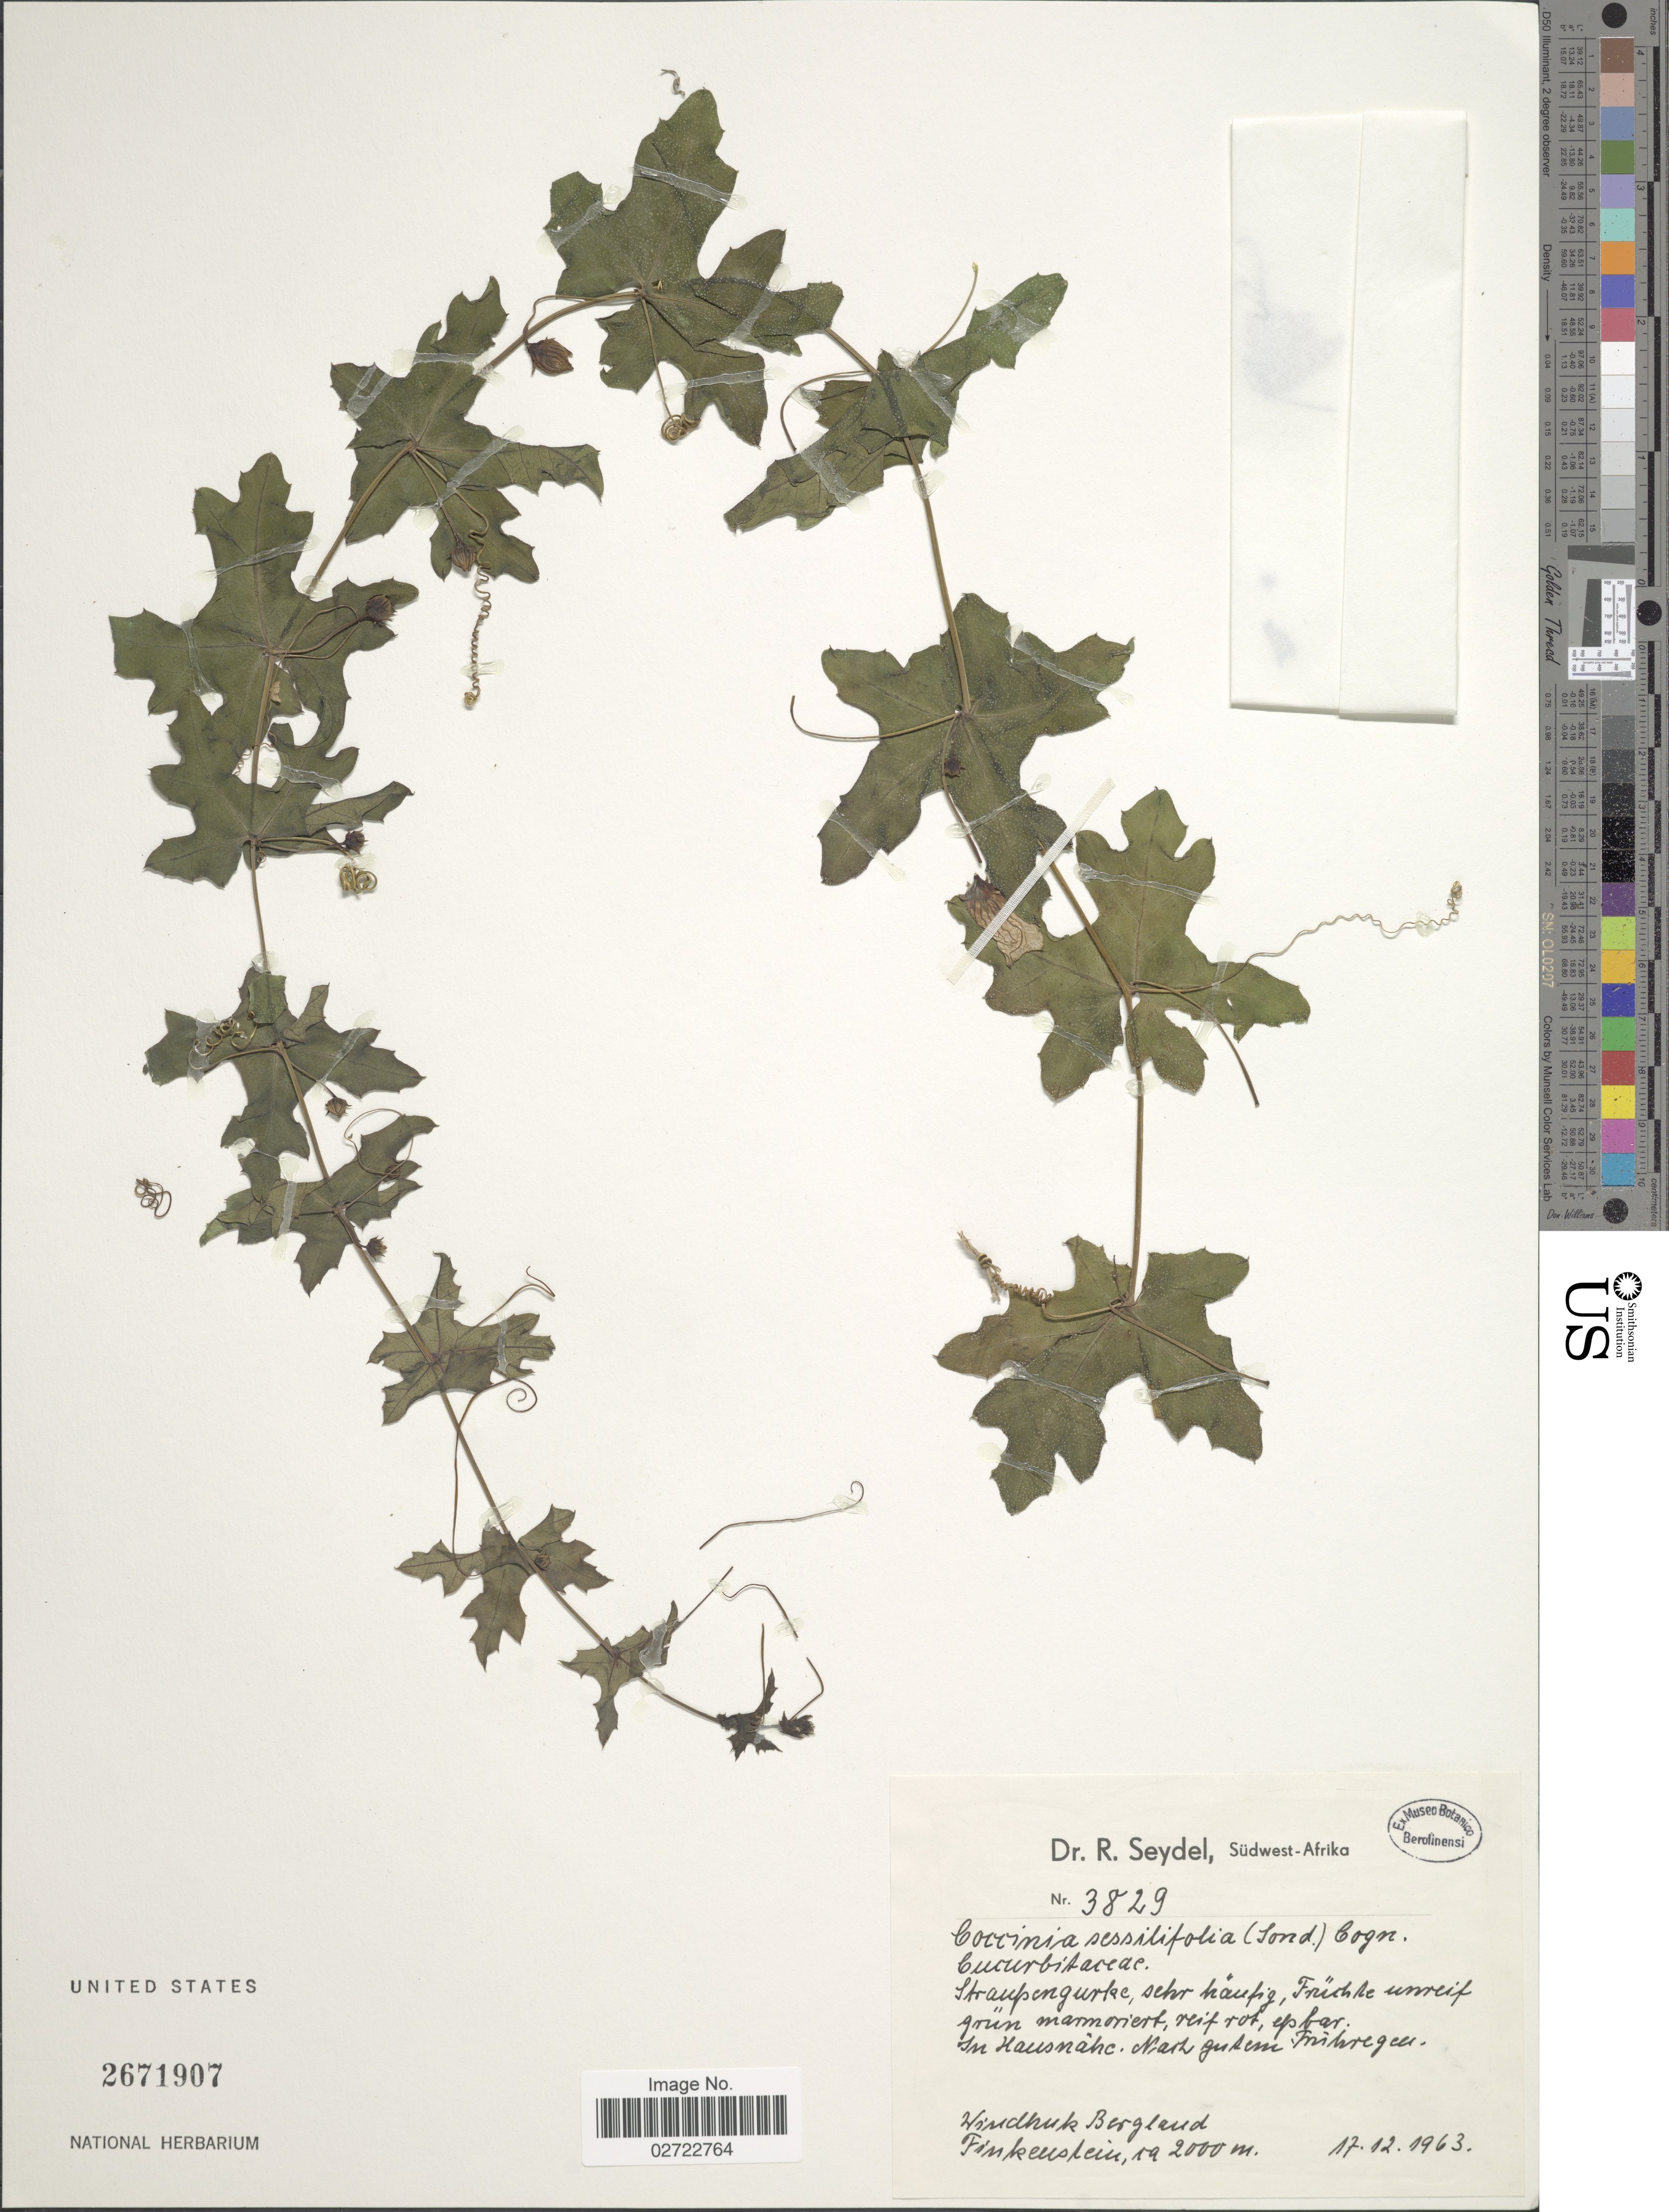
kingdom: Plantae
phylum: Tracheophyta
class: Magnoliopsida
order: Cucurbitales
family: Cucurbitaceae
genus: Coccinia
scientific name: Coccinia sessilifolia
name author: (Sond.) Cogn.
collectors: R. Seydel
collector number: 3829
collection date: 1963-12-17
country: Namibia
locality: Sudwest-Afrika, Windhuk Bergland, Finkenstein.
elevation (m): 2000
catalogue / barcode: US 2671907